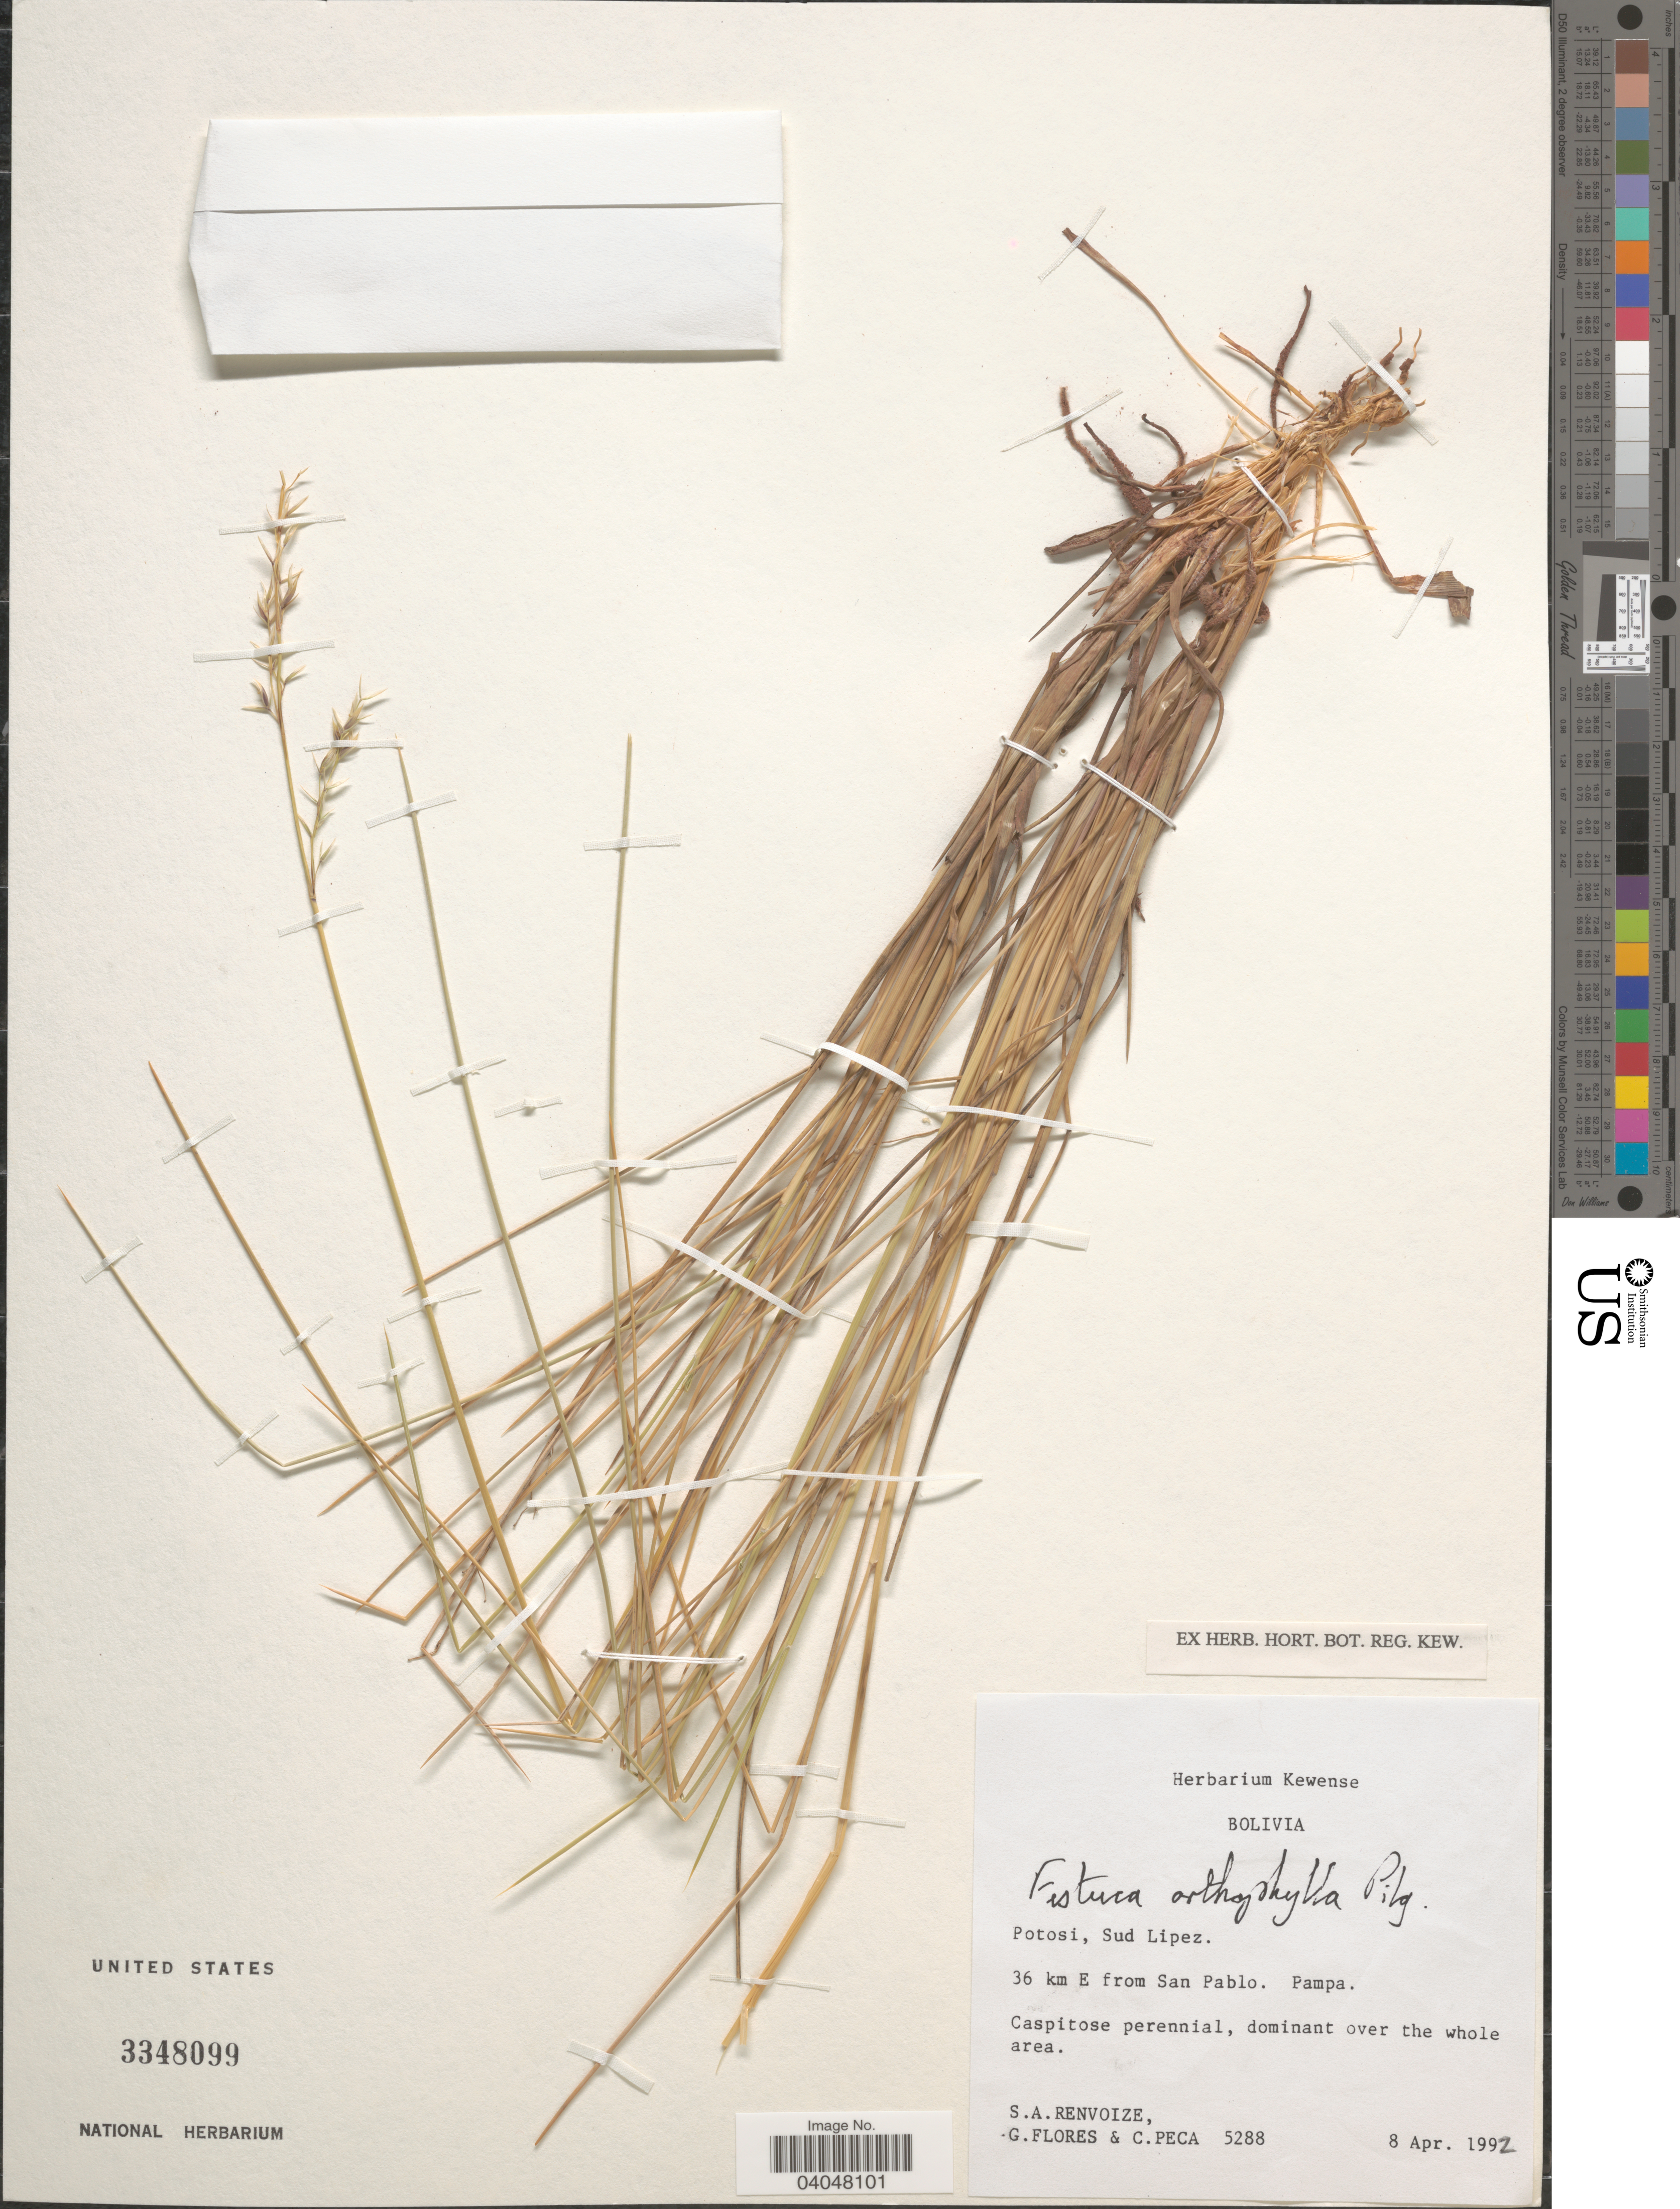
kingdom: Plantae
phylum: Tracheophyta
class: Liliopsida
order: Poales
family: Poaceae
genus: Festuca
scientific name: Festuca orthophylla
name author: Pilg.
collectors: S. A. Renvoize, G. Flores F. & C. Peca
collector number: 5288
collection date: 1992-04-08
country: Bolivia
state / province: Potosi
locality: Sud Lipez. 36 km E from San Pablo. Pampa.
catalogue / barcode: US 3348099